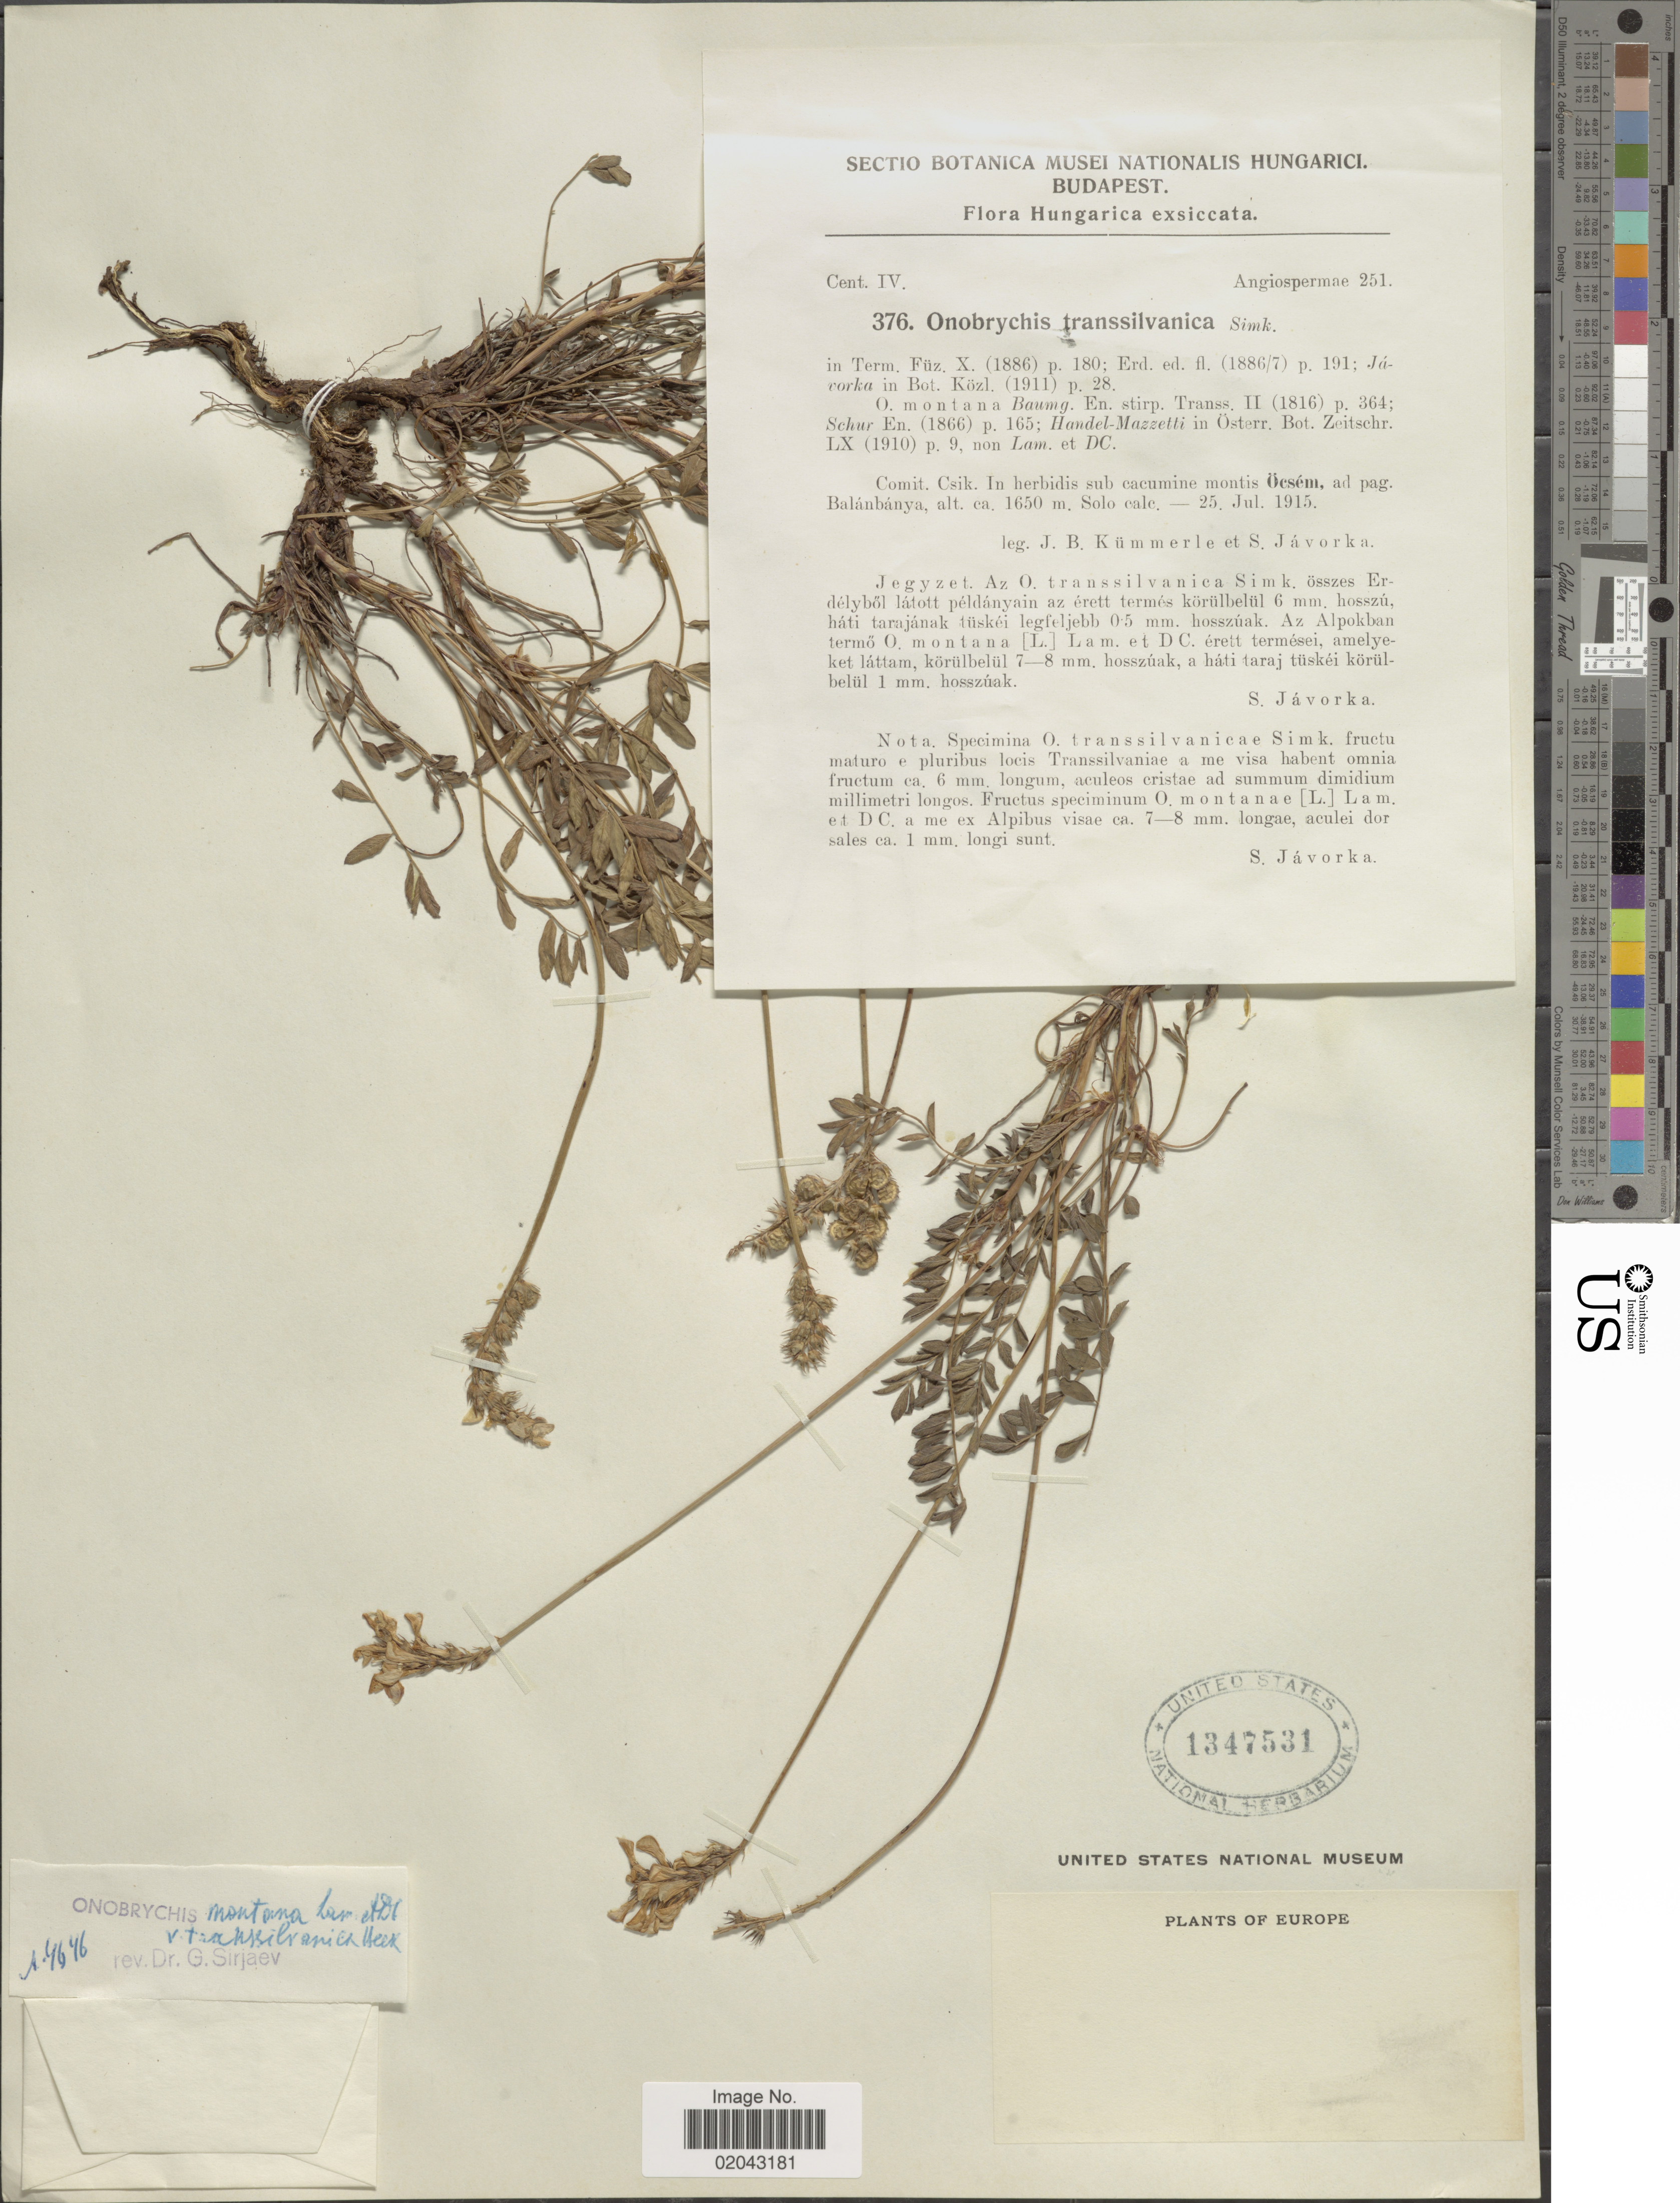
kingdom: Plantae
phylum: Tracheophyta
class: Magnoliopsida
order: Fabales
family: Fabaceae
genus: Onobrychis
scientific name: Onobrychis montana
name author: DC.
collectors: J. Kummerle & S. Javorka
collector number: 376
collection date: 1915-07-25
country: Romania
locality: Comit. Csik. In herbidis sub caumine montis Ocsem, ad pag. Balanbanya.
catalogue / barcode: US 1347531